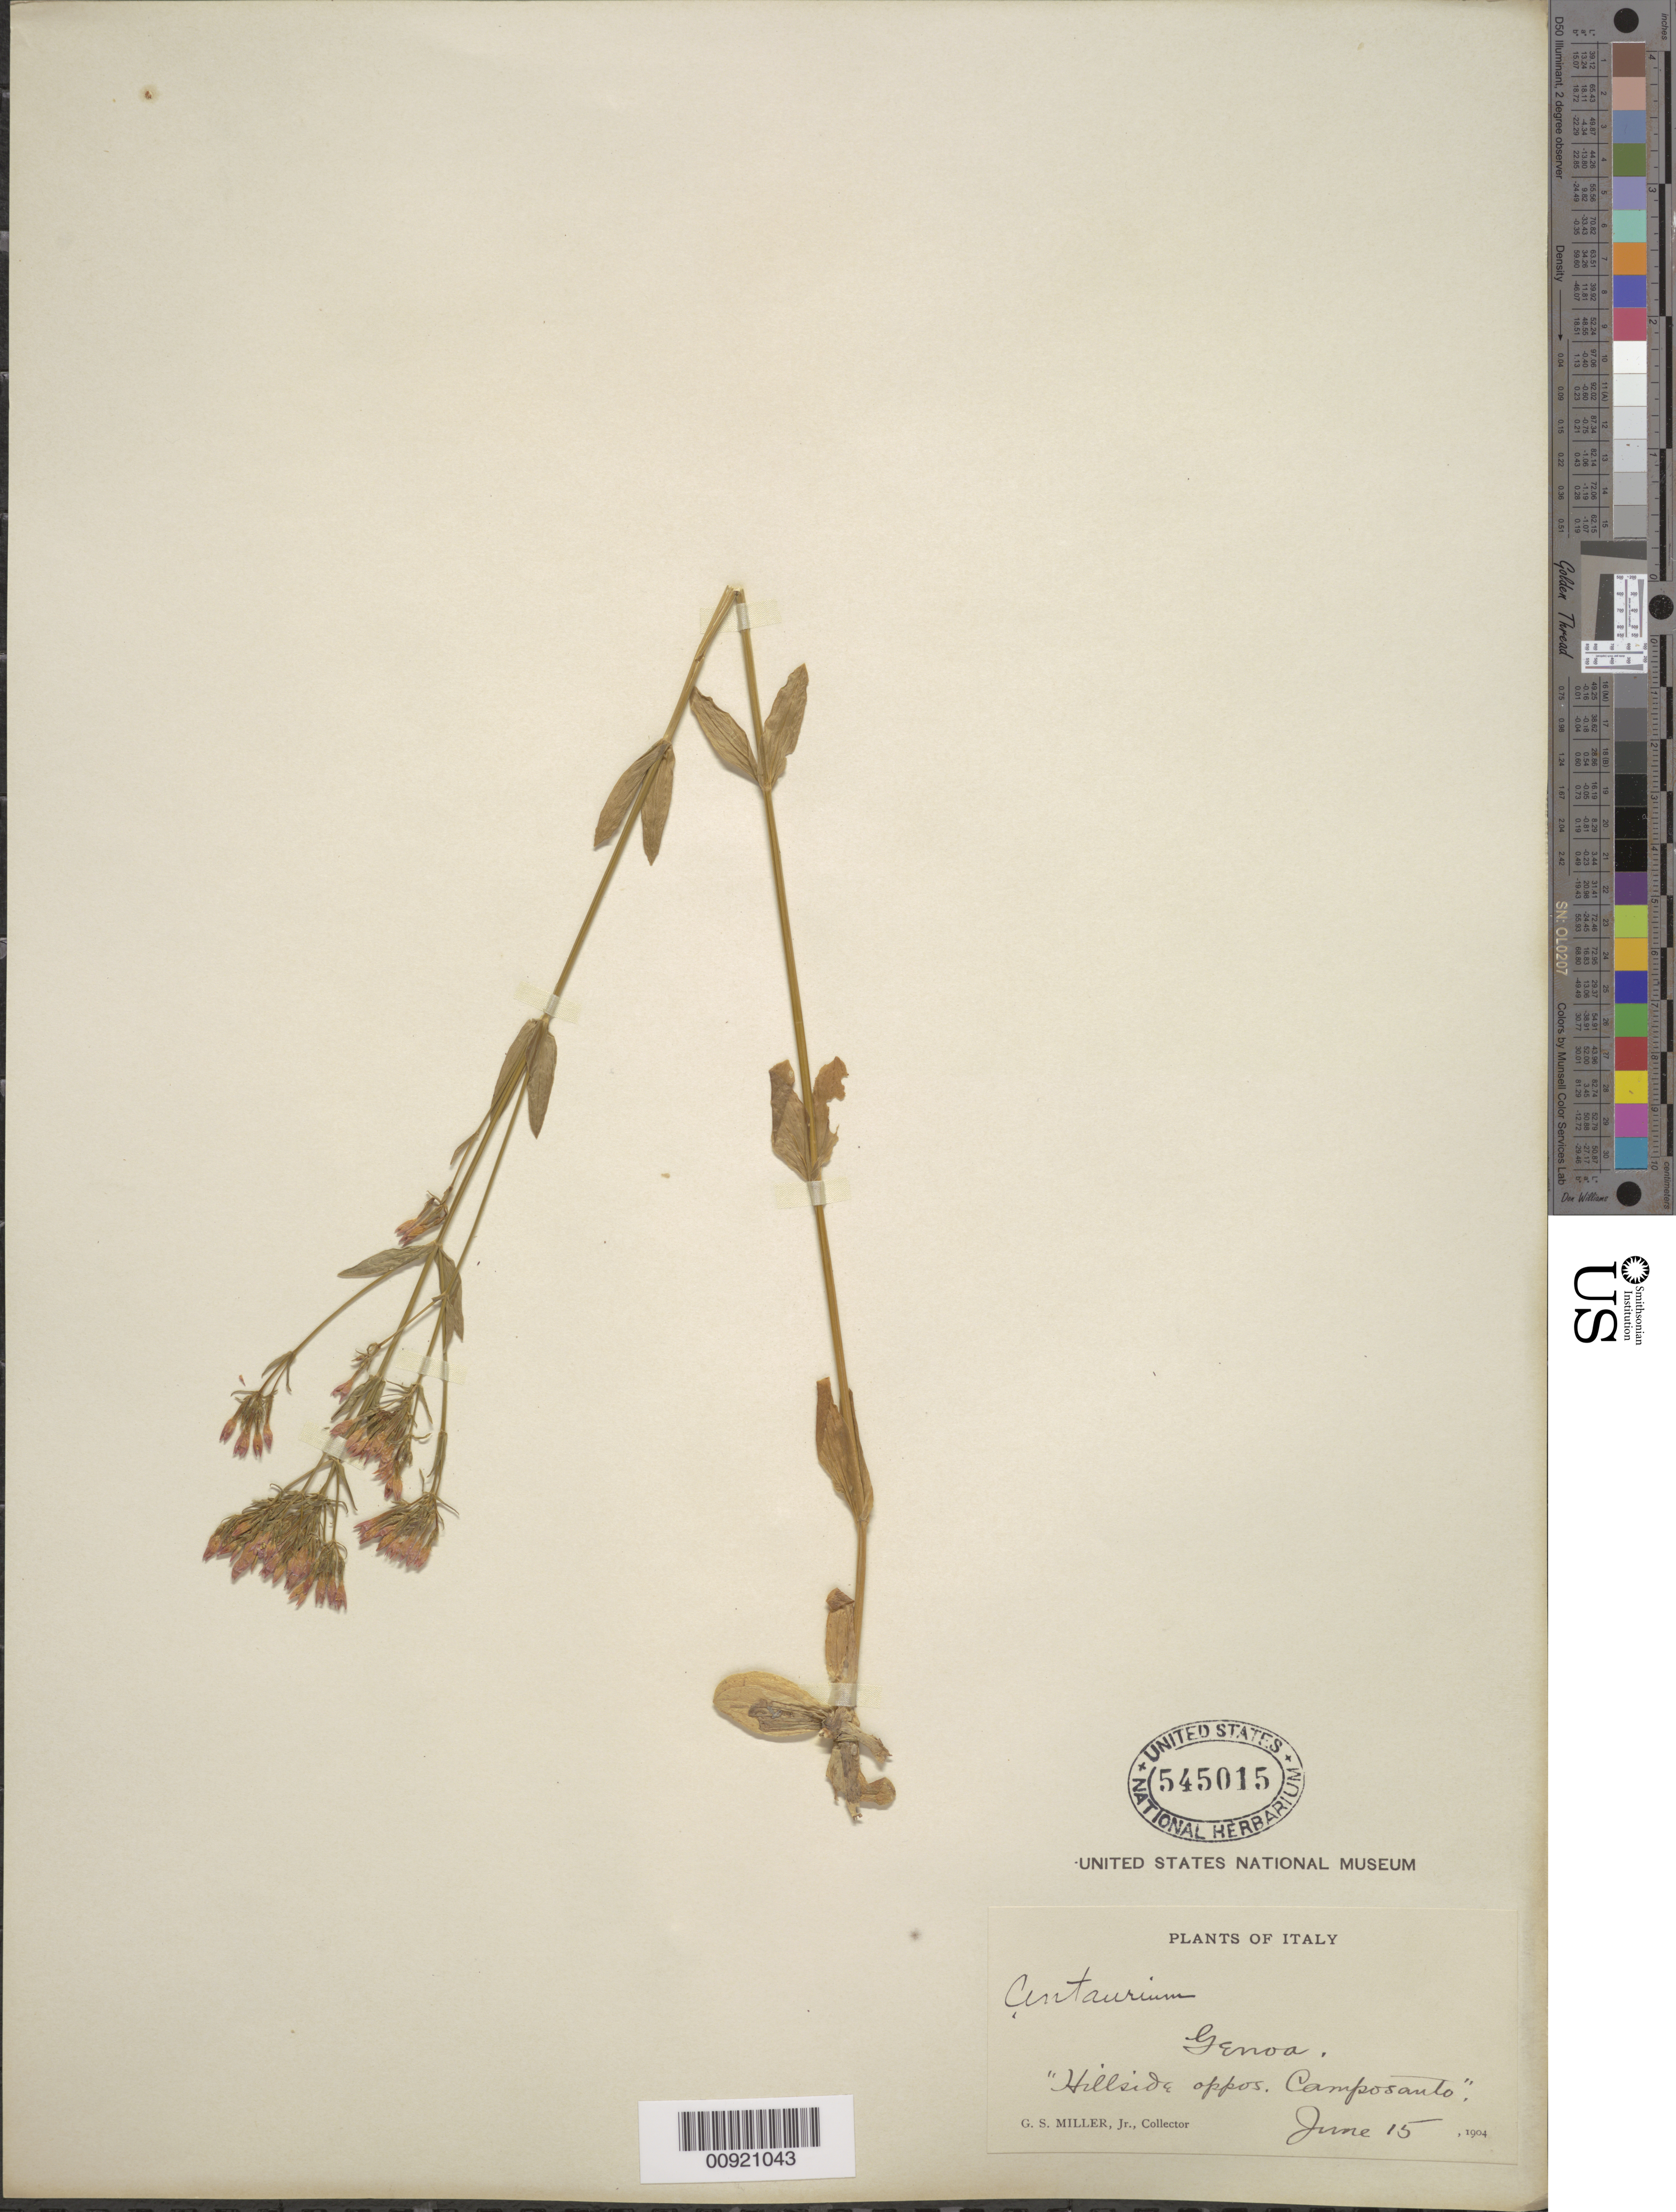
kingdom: Plantae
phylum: Tracheophyta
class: Magnoliopsida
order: Gentianales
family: Gentianaceae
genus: Erythraea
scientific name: Erythraea centaurium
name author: (L.) Borkh.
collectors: G. S. Miller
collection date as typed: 15 Jun 1904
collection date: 1904-06-15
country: Italy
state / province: Liguria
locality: Genoa. "Hillside oppos. Camposanto."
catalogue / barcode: US 545015